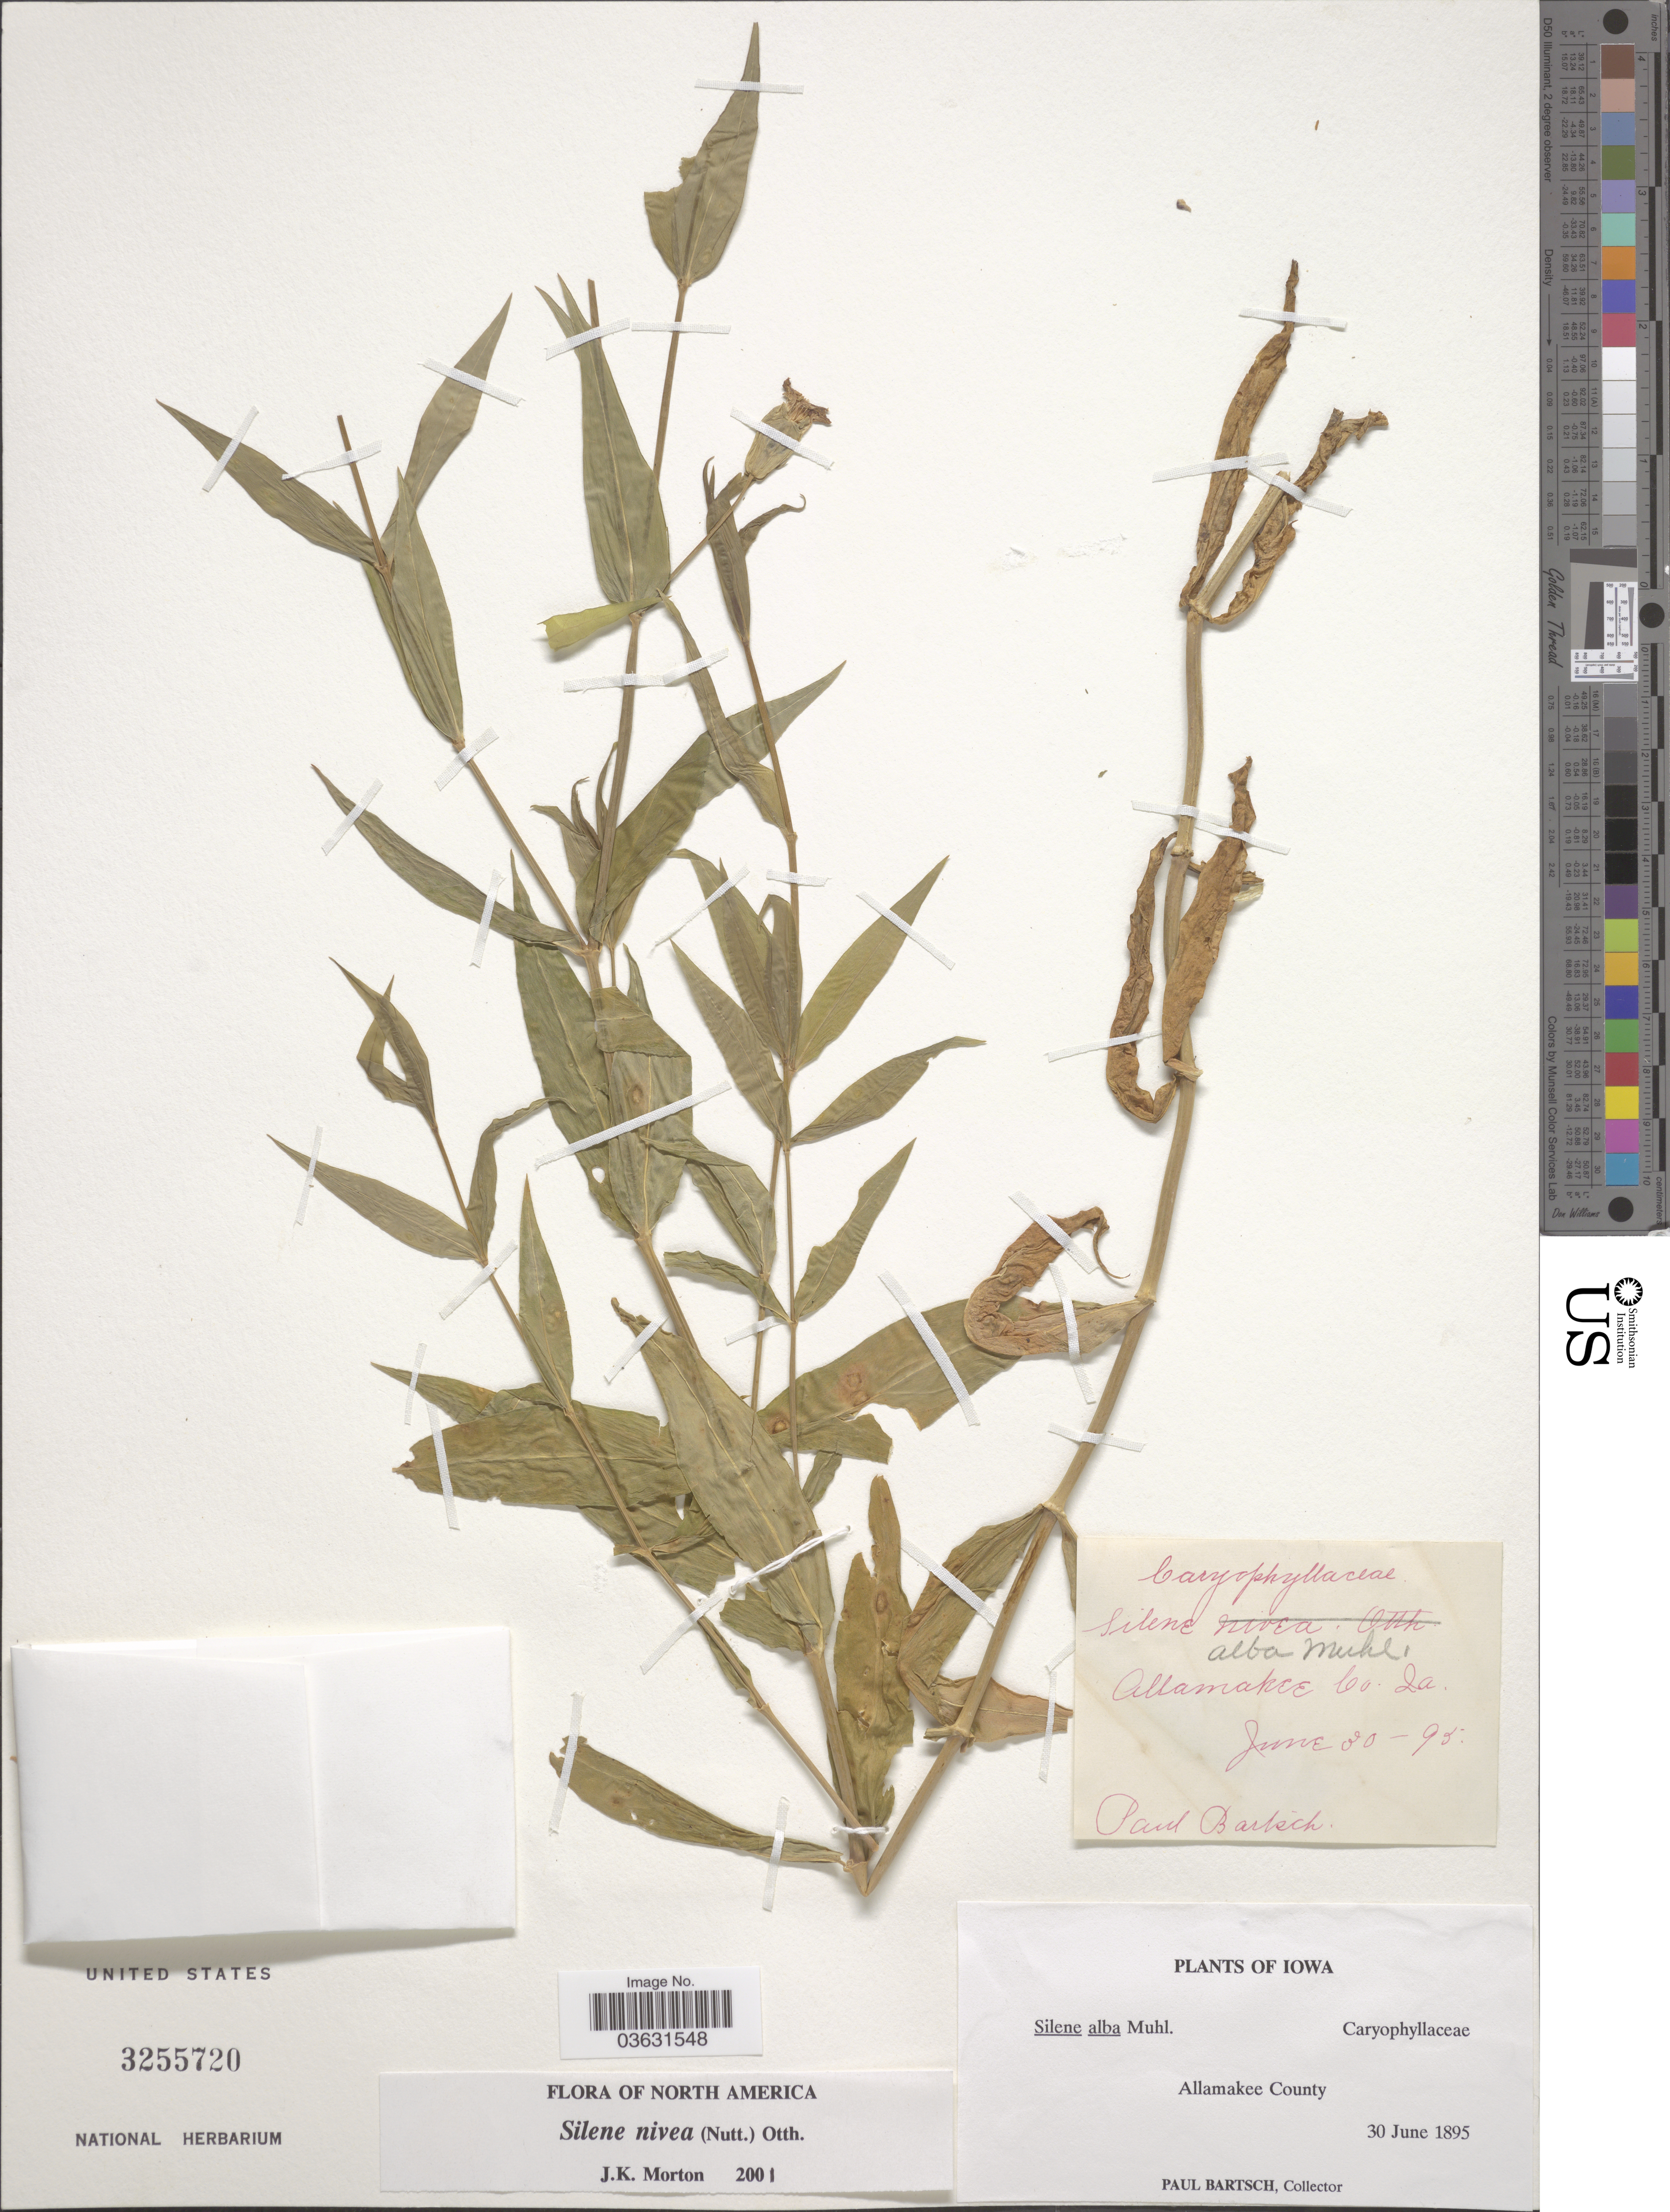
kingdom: Plantae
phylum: Tracheophyta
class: Magnoliopsida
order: Caryophyllales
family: Caryophyllaceae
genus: Silene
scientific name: Silene nivea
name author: (Nutt.) Muhl. ex DC.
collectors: P. Bartsch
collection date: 1895-06-30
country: United States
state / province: Iowa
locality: Allamakee County.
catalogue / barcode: US 3255720